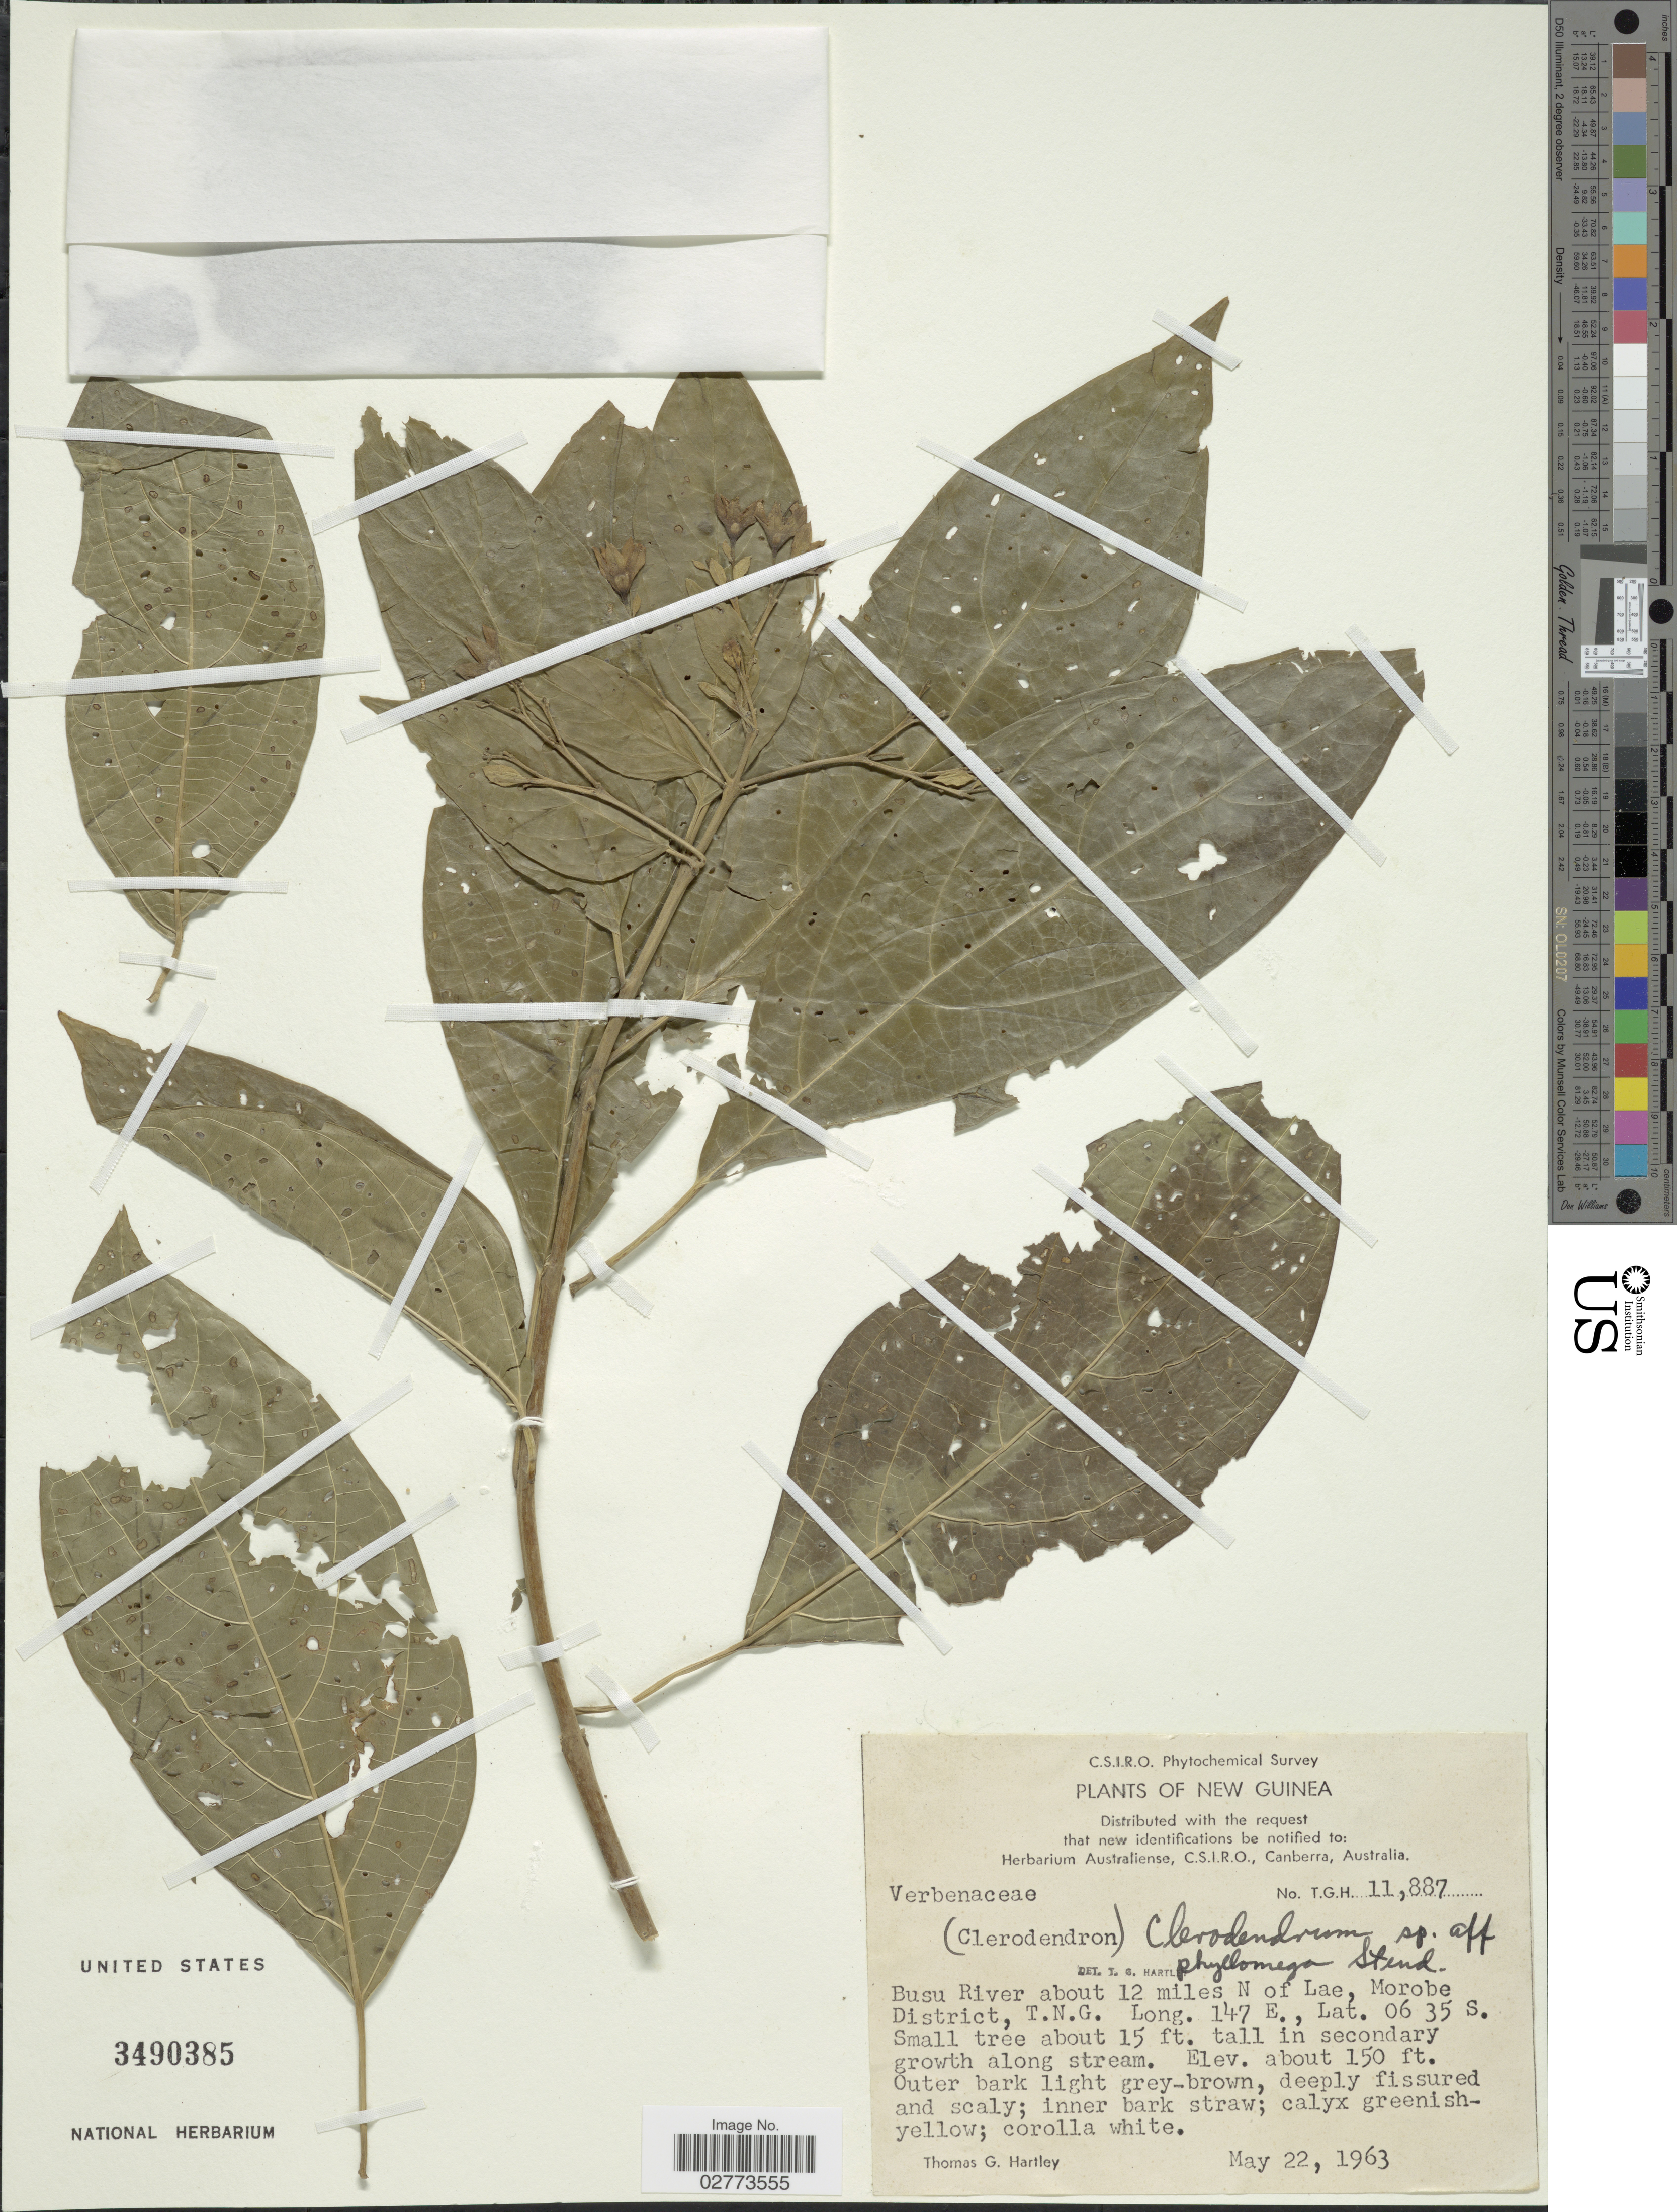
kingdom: Plantae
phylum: Tracheophyta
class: Magnoliopsida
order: Lamiales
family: Lamiaceae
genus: Clerodendrum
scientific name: Clerodendrum phyllomega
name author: Steud.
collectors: T. G. Hartley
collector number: T.G.H. 11887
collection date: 1963-05-22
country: Papua New Guinea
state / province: Morobe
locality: New Guinea. Busu River about 12 miles N of Lae, Morobe District, T.N.G.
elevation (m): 46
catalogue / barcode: US 3490385